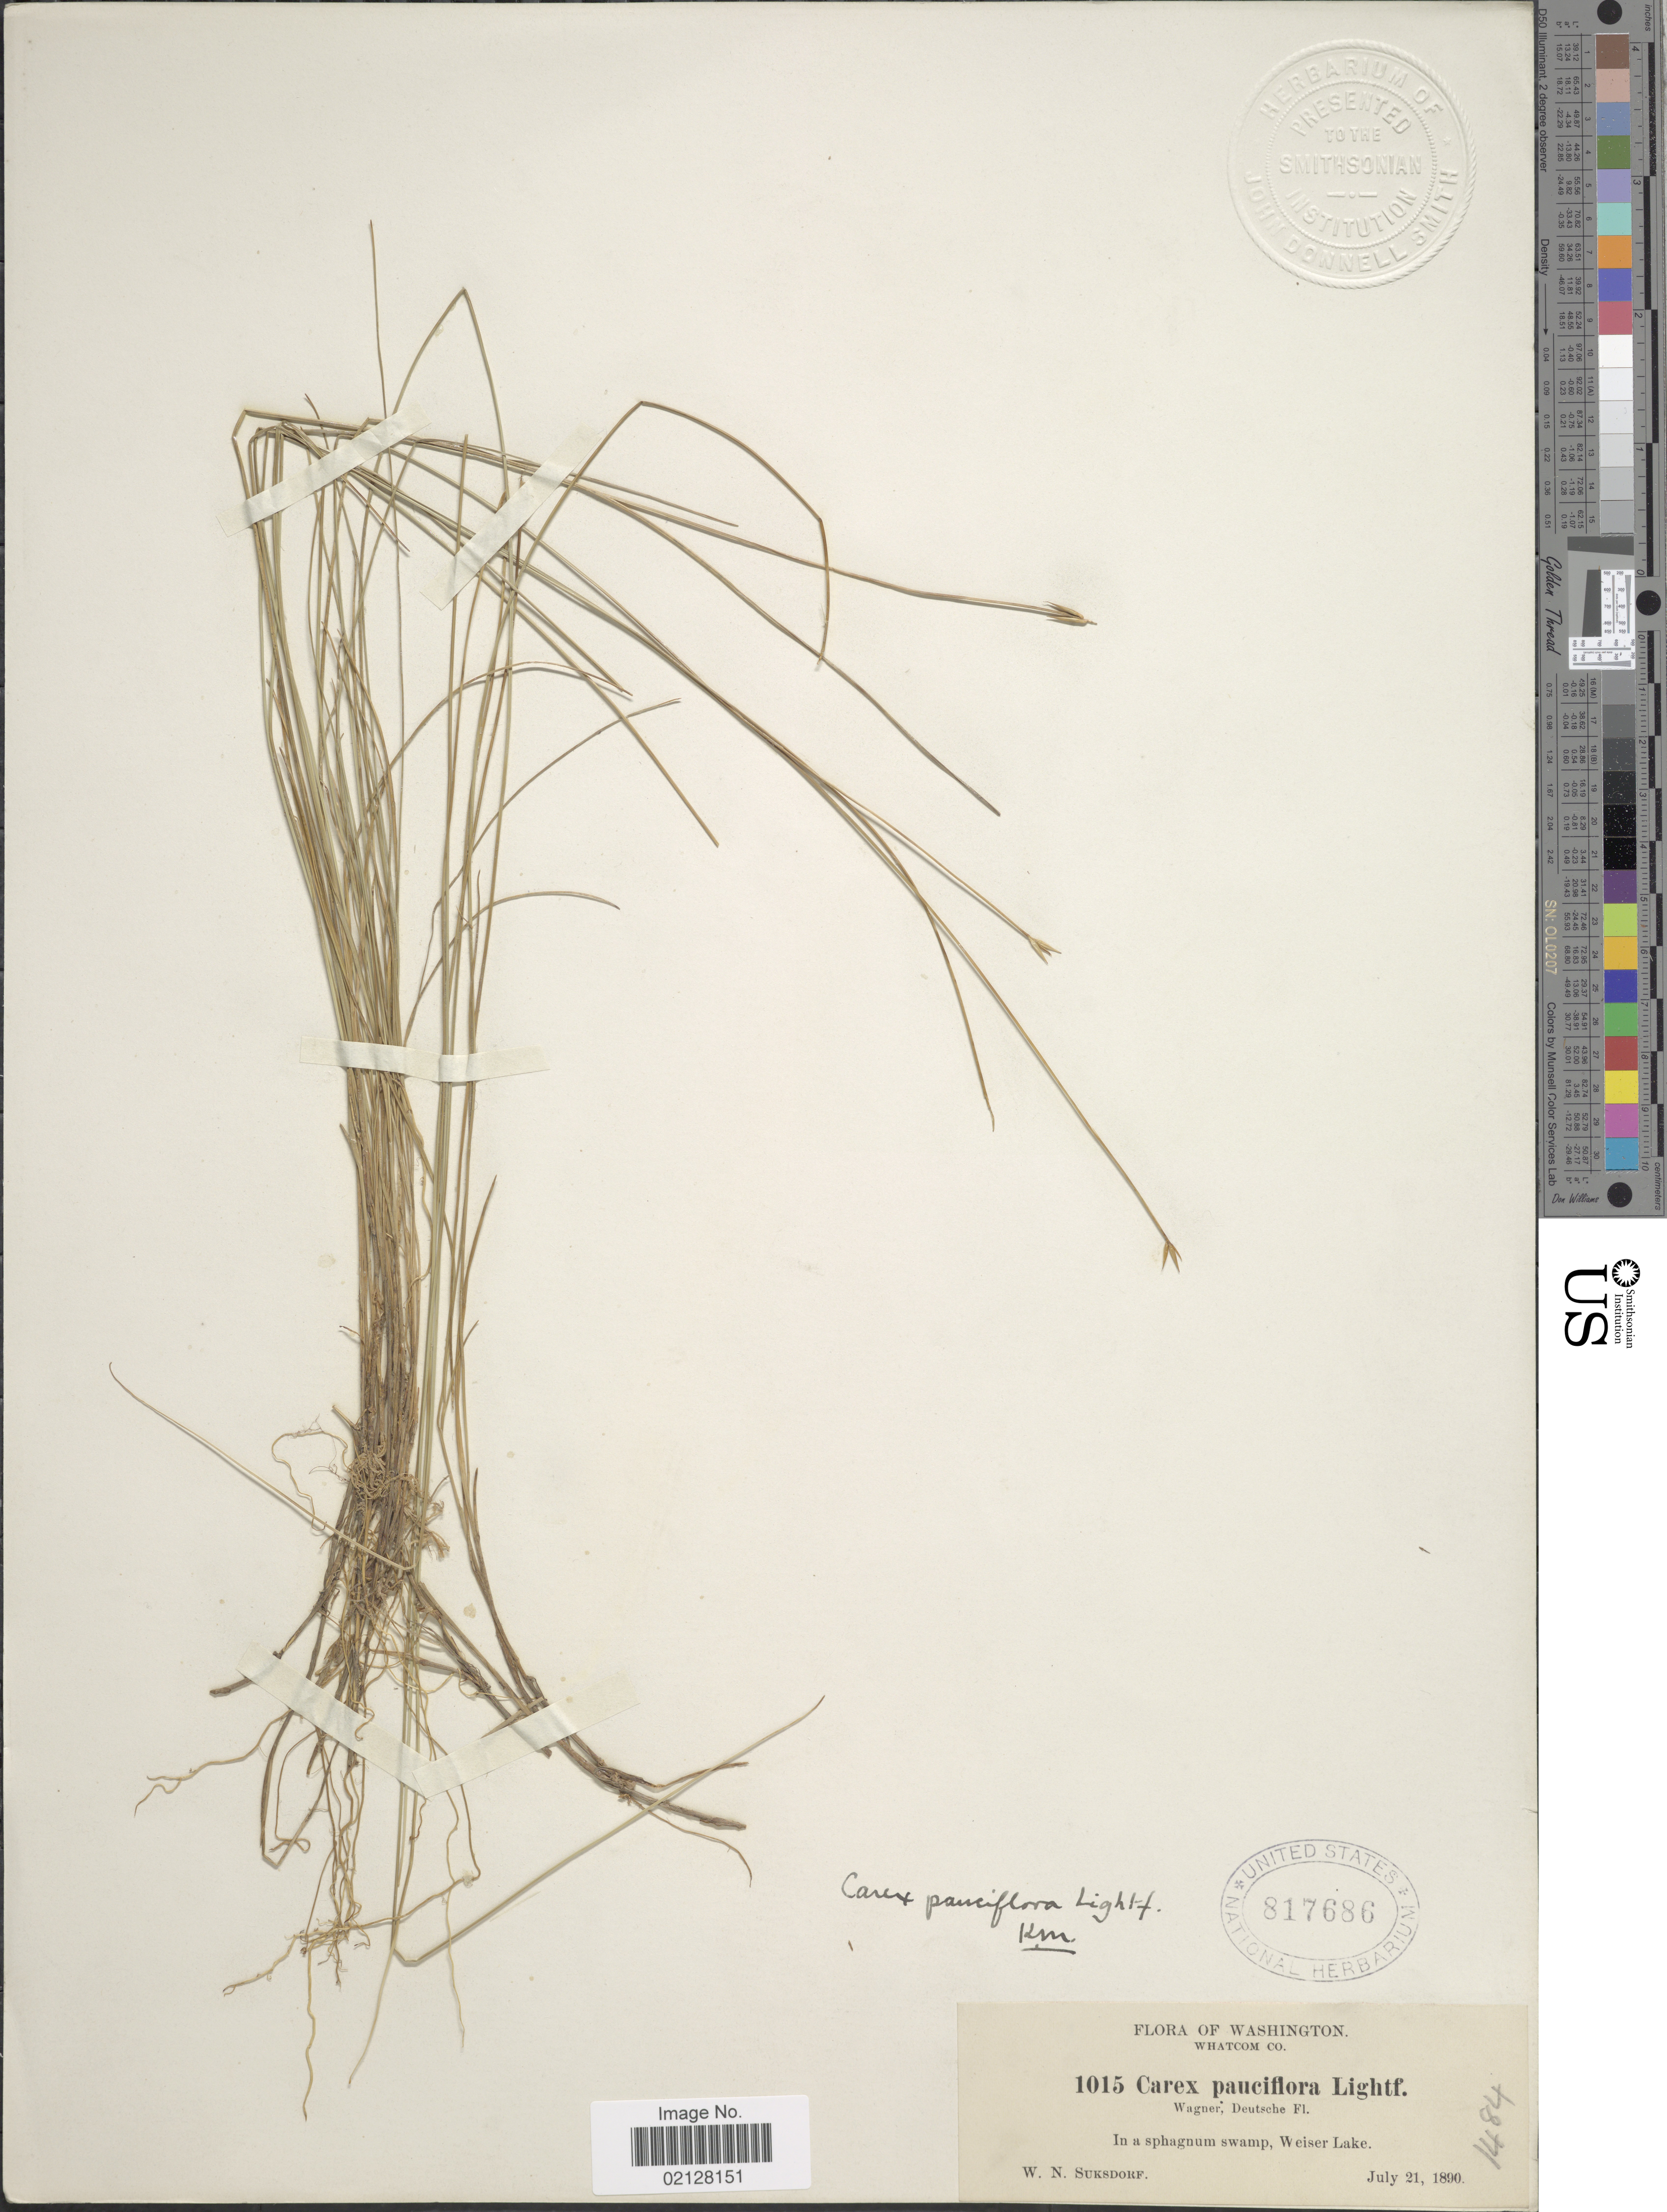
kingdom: Plantae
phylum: Tracheophyta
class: Liliopsida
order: Poales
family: Cyperaceae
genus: Carex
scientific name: Carex pauciflora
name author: Lightf.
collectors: W. N. Suksdorf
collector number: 1015/1484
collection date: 1890-07-21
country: United States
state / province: Washington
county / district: Whatcom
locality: Whatcom Co. Weiser Lake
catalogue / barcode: US 817686